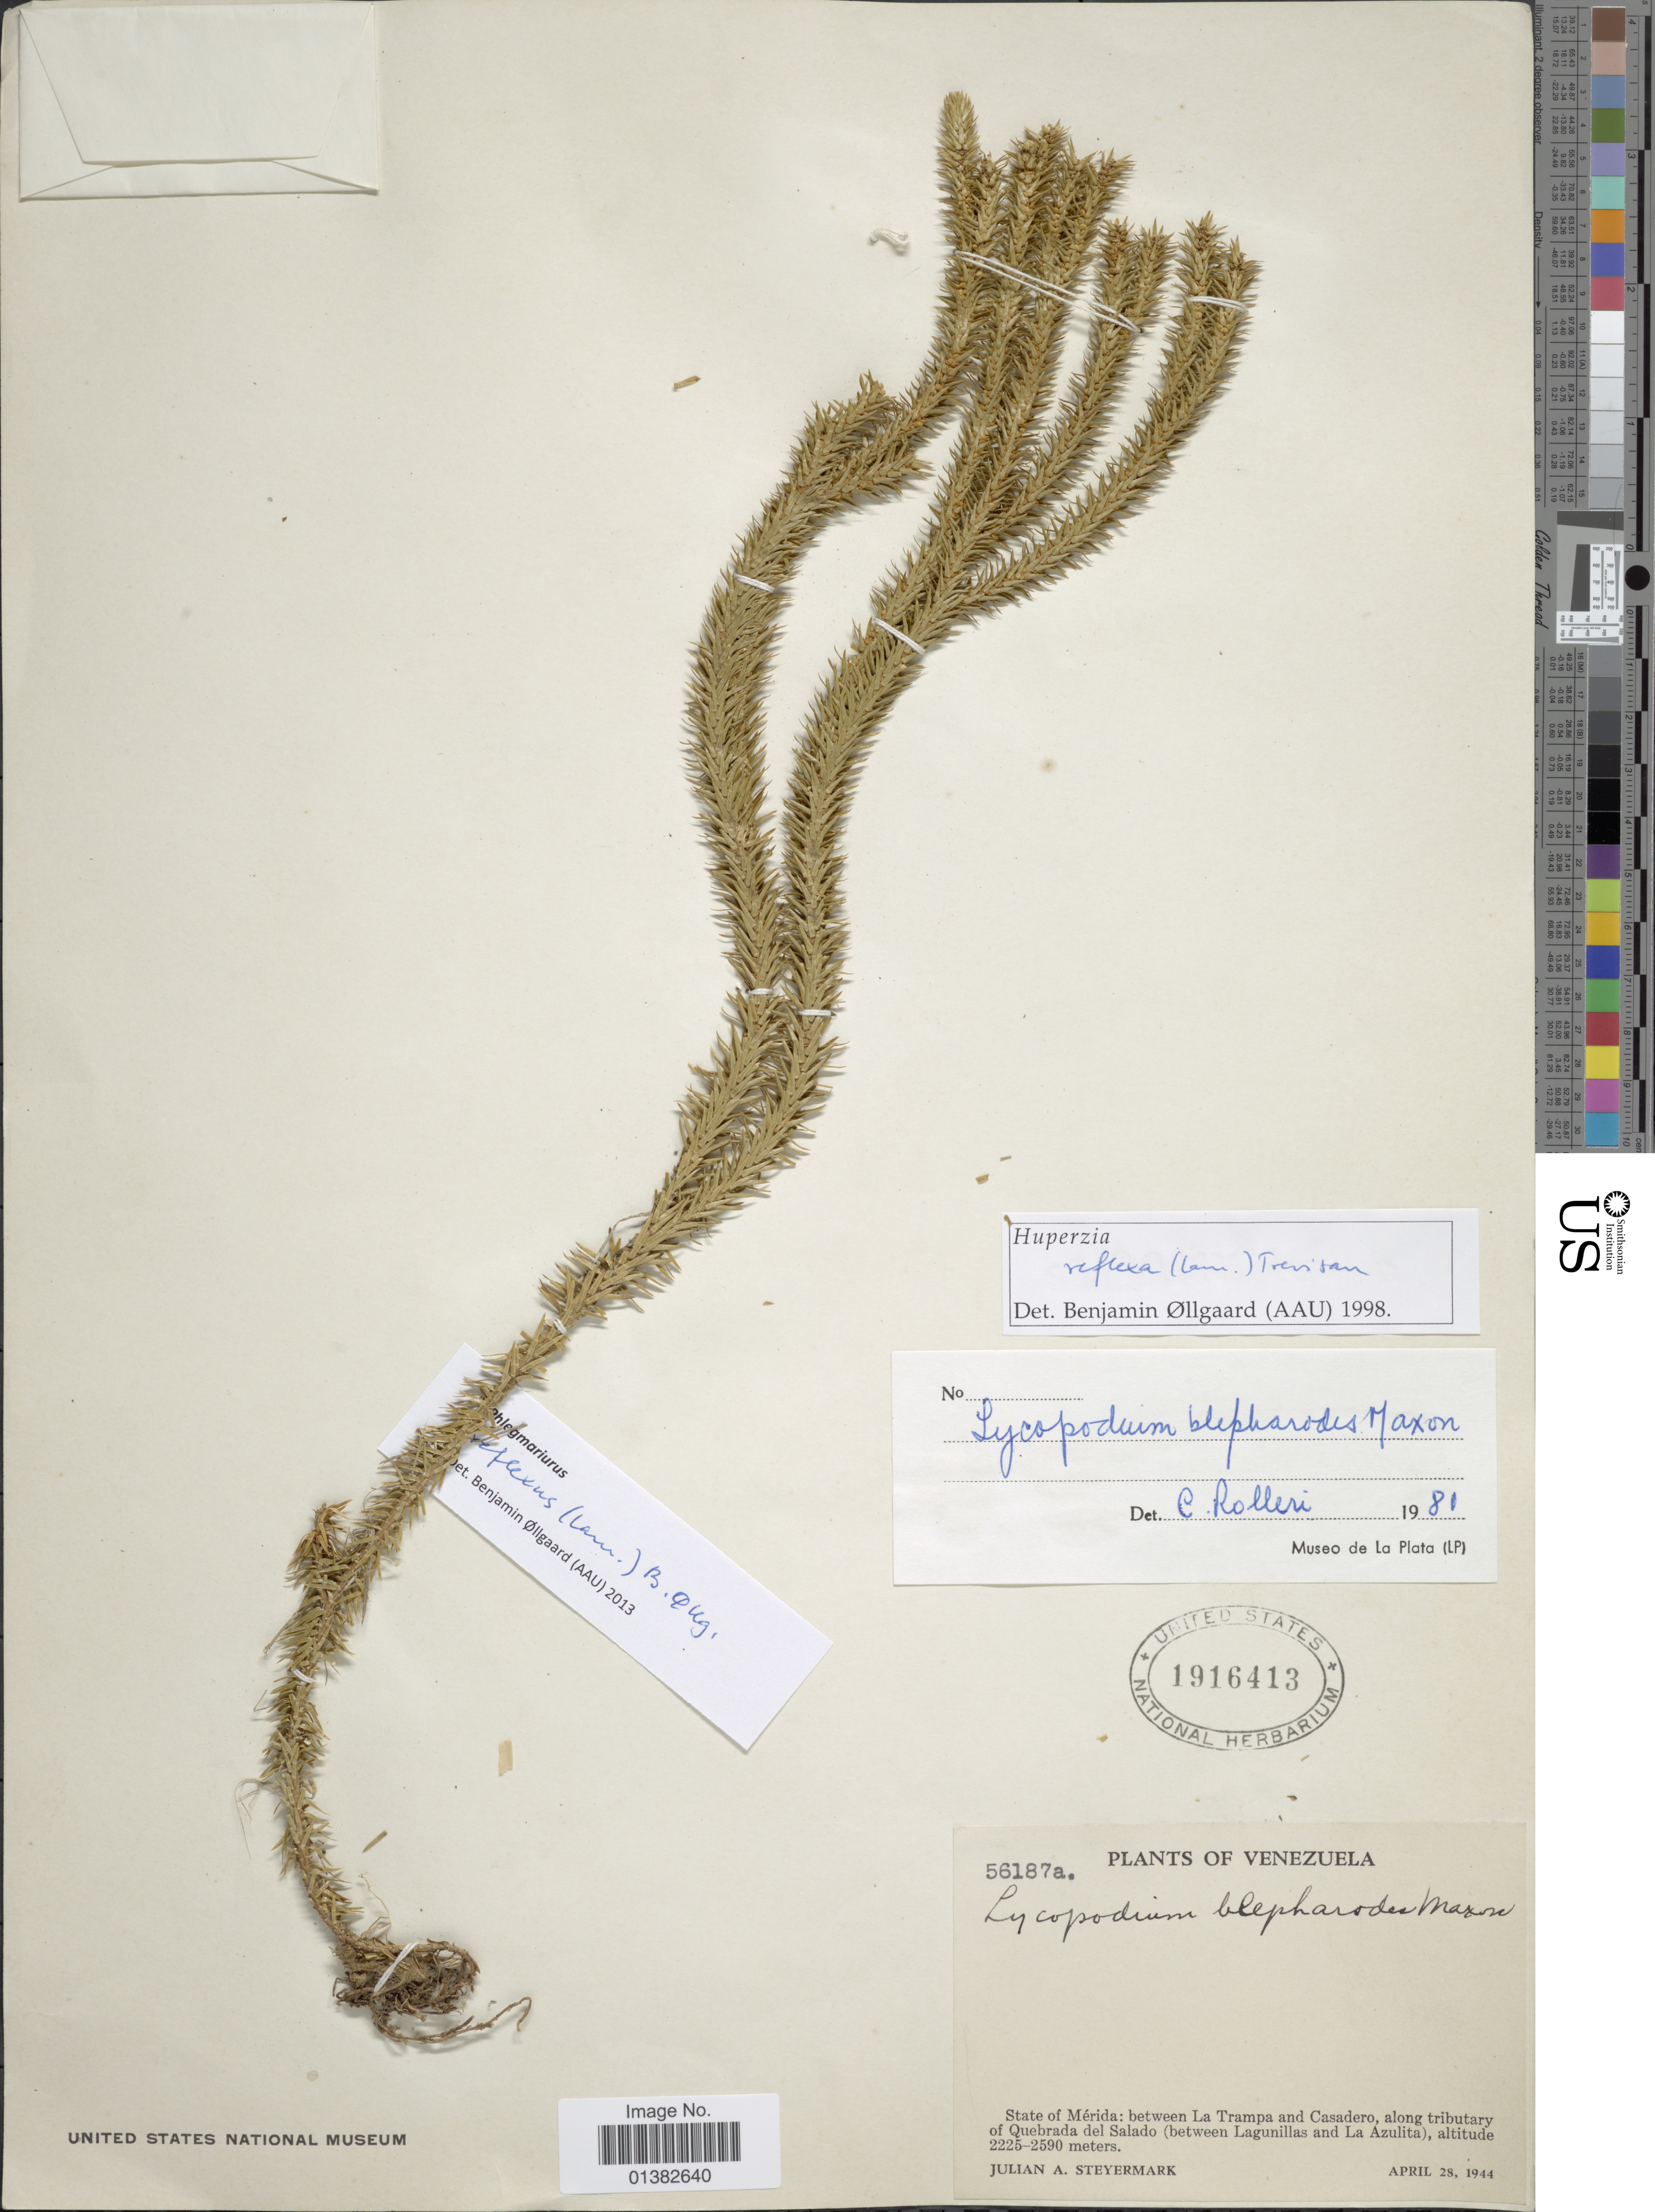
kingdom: Plantae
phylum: Tracheophyta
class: Lycopodiopsida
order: Lycopodiales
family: Lycopodiaceae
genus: Phlegmariurus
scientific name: Phlegmariurus reflexus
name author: (Lam.) B. Øllg.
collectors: J. Steyermark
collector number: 56187a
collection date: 1944-04-28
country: Venezuela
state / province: Mérida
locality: Between La Trampa and Casadero, along tributary of Quebrada del Salado (between Lagunillas and La Azulita)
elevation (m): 2225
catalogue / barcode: US 1916413